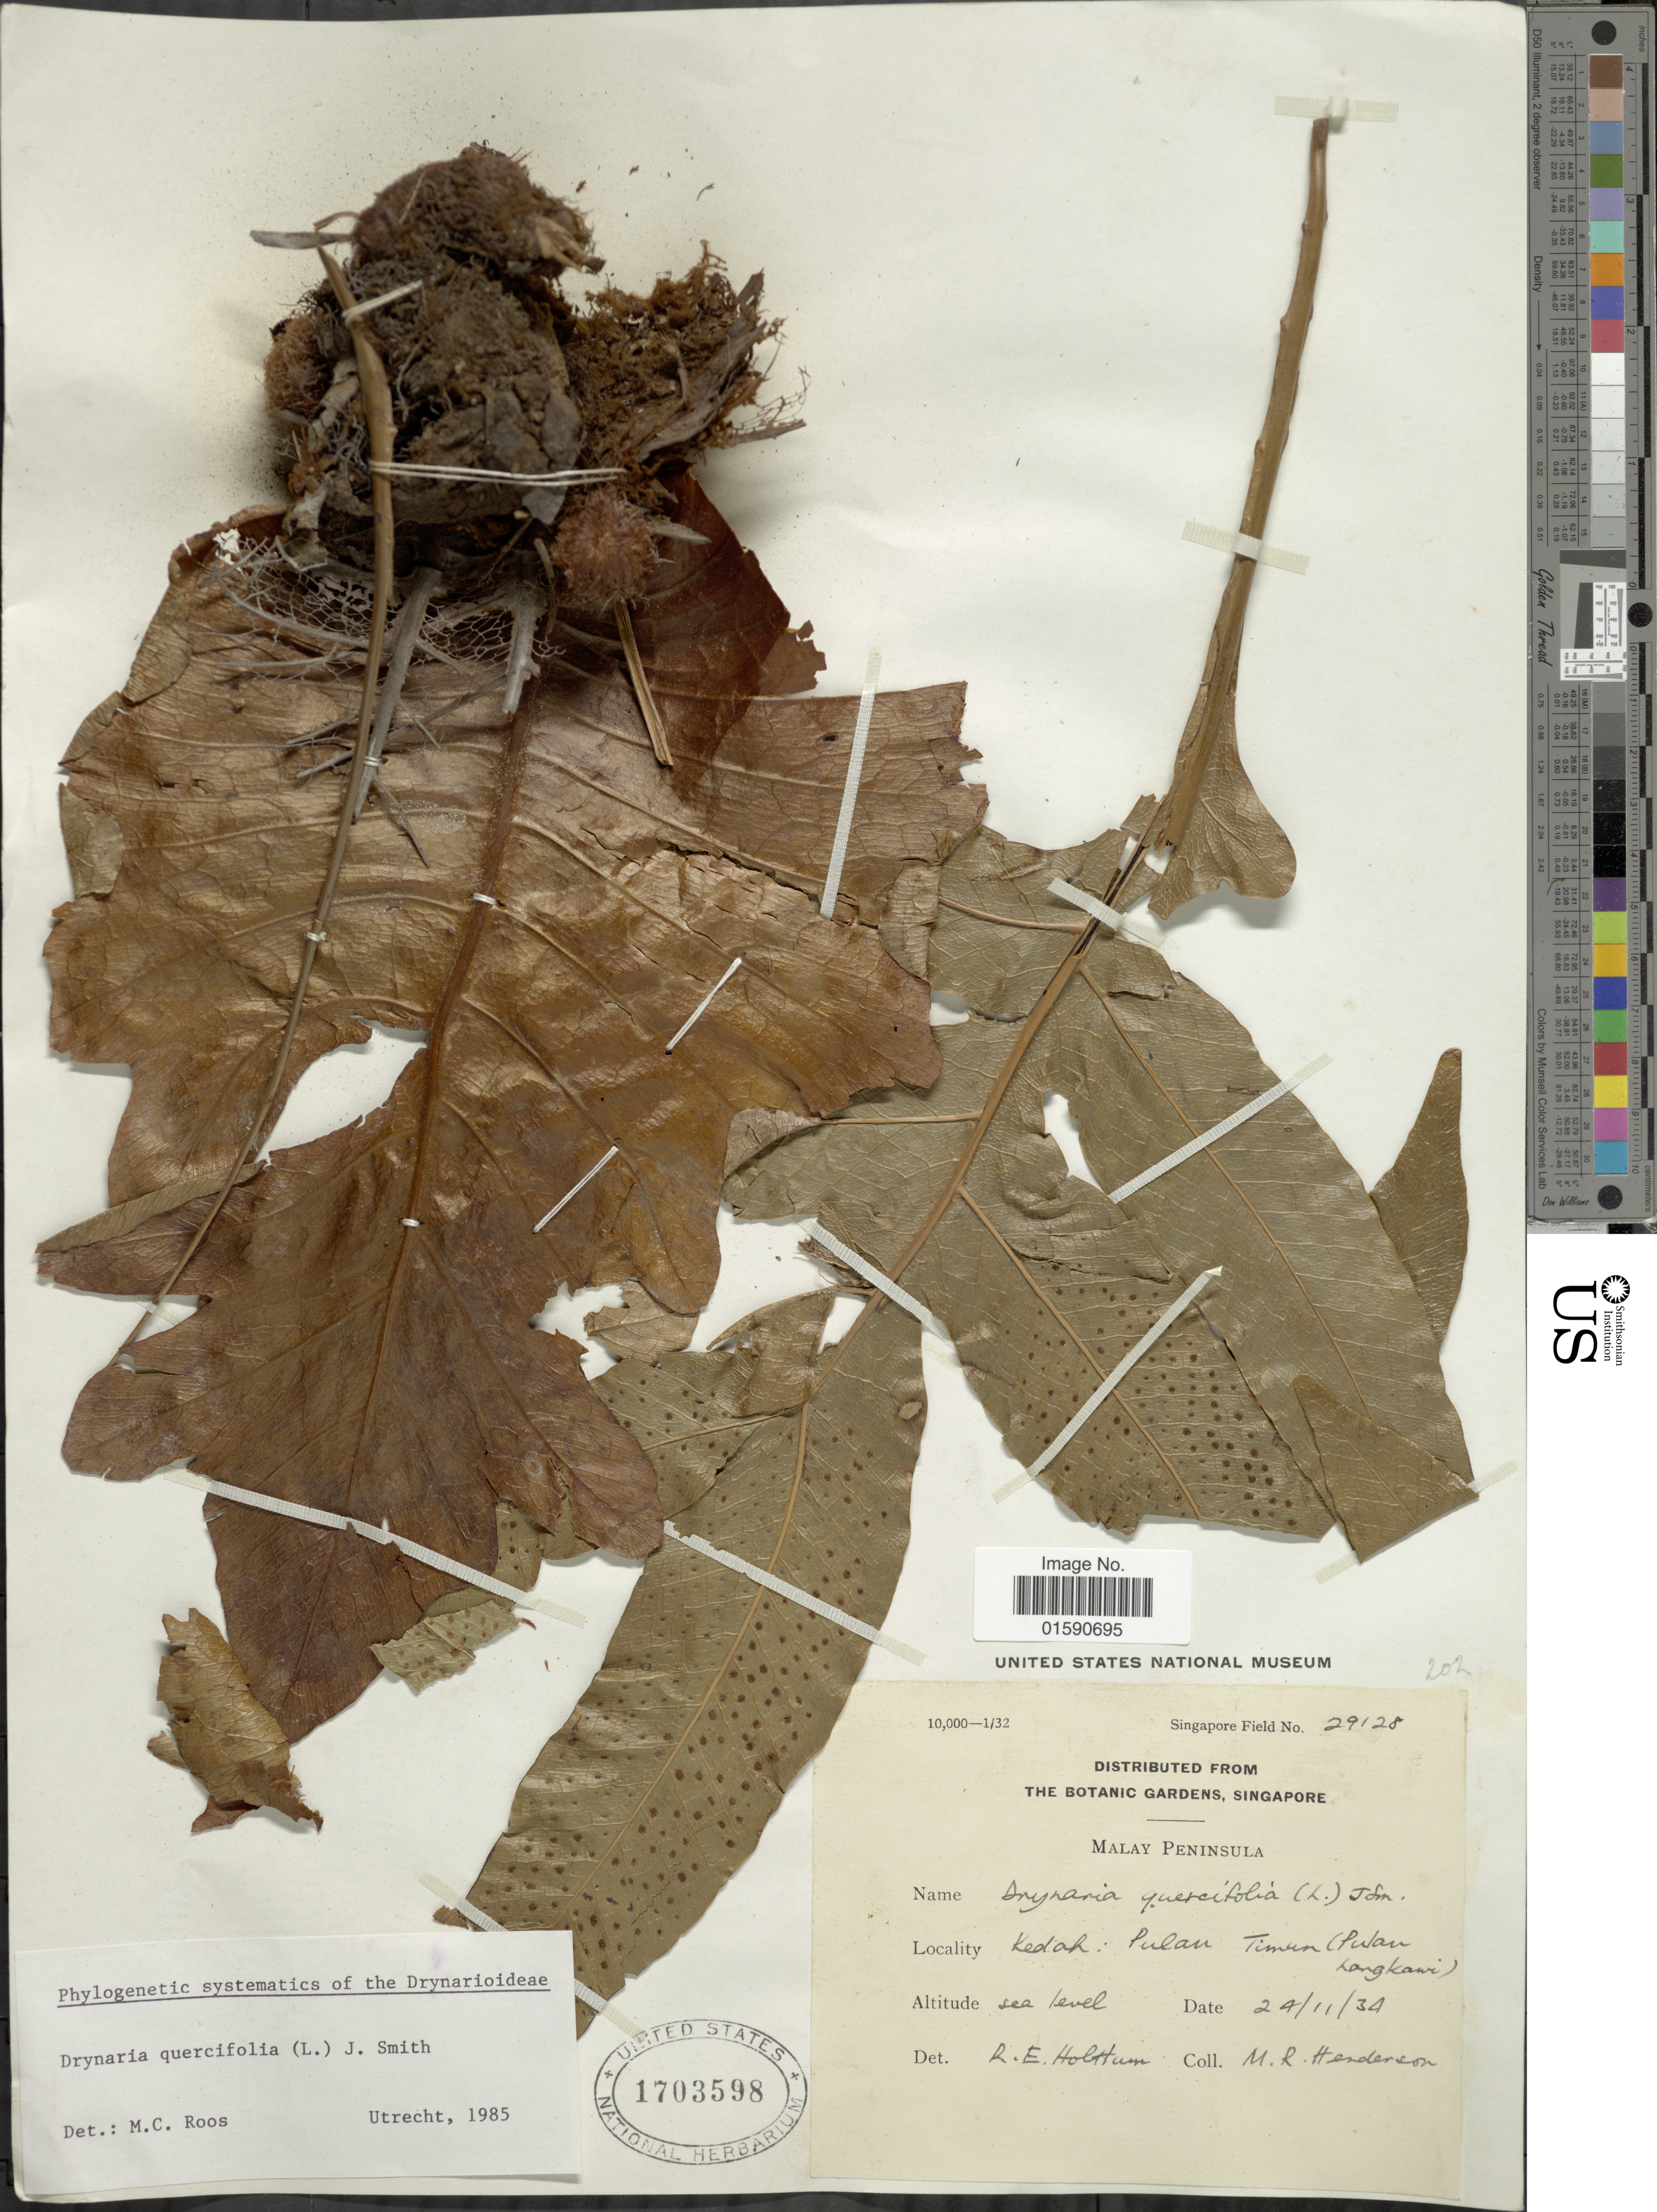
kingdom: Plantae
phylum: Tracheophyta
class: Polypodiopsida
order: Polypodiales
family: Polypodiaceae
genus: Drynaria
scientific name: Drynaria quercifolia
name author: (L.) J. Sm.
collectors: M. Henderson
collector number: Singapore Field 29128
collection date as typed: Transcribed d/m/y: 24/11/34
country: Malaysia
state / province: Kedah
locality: Malay Peninsula. Kedah: Pulau Timun (Pulan Kangkawi)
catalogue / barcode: US 1703598